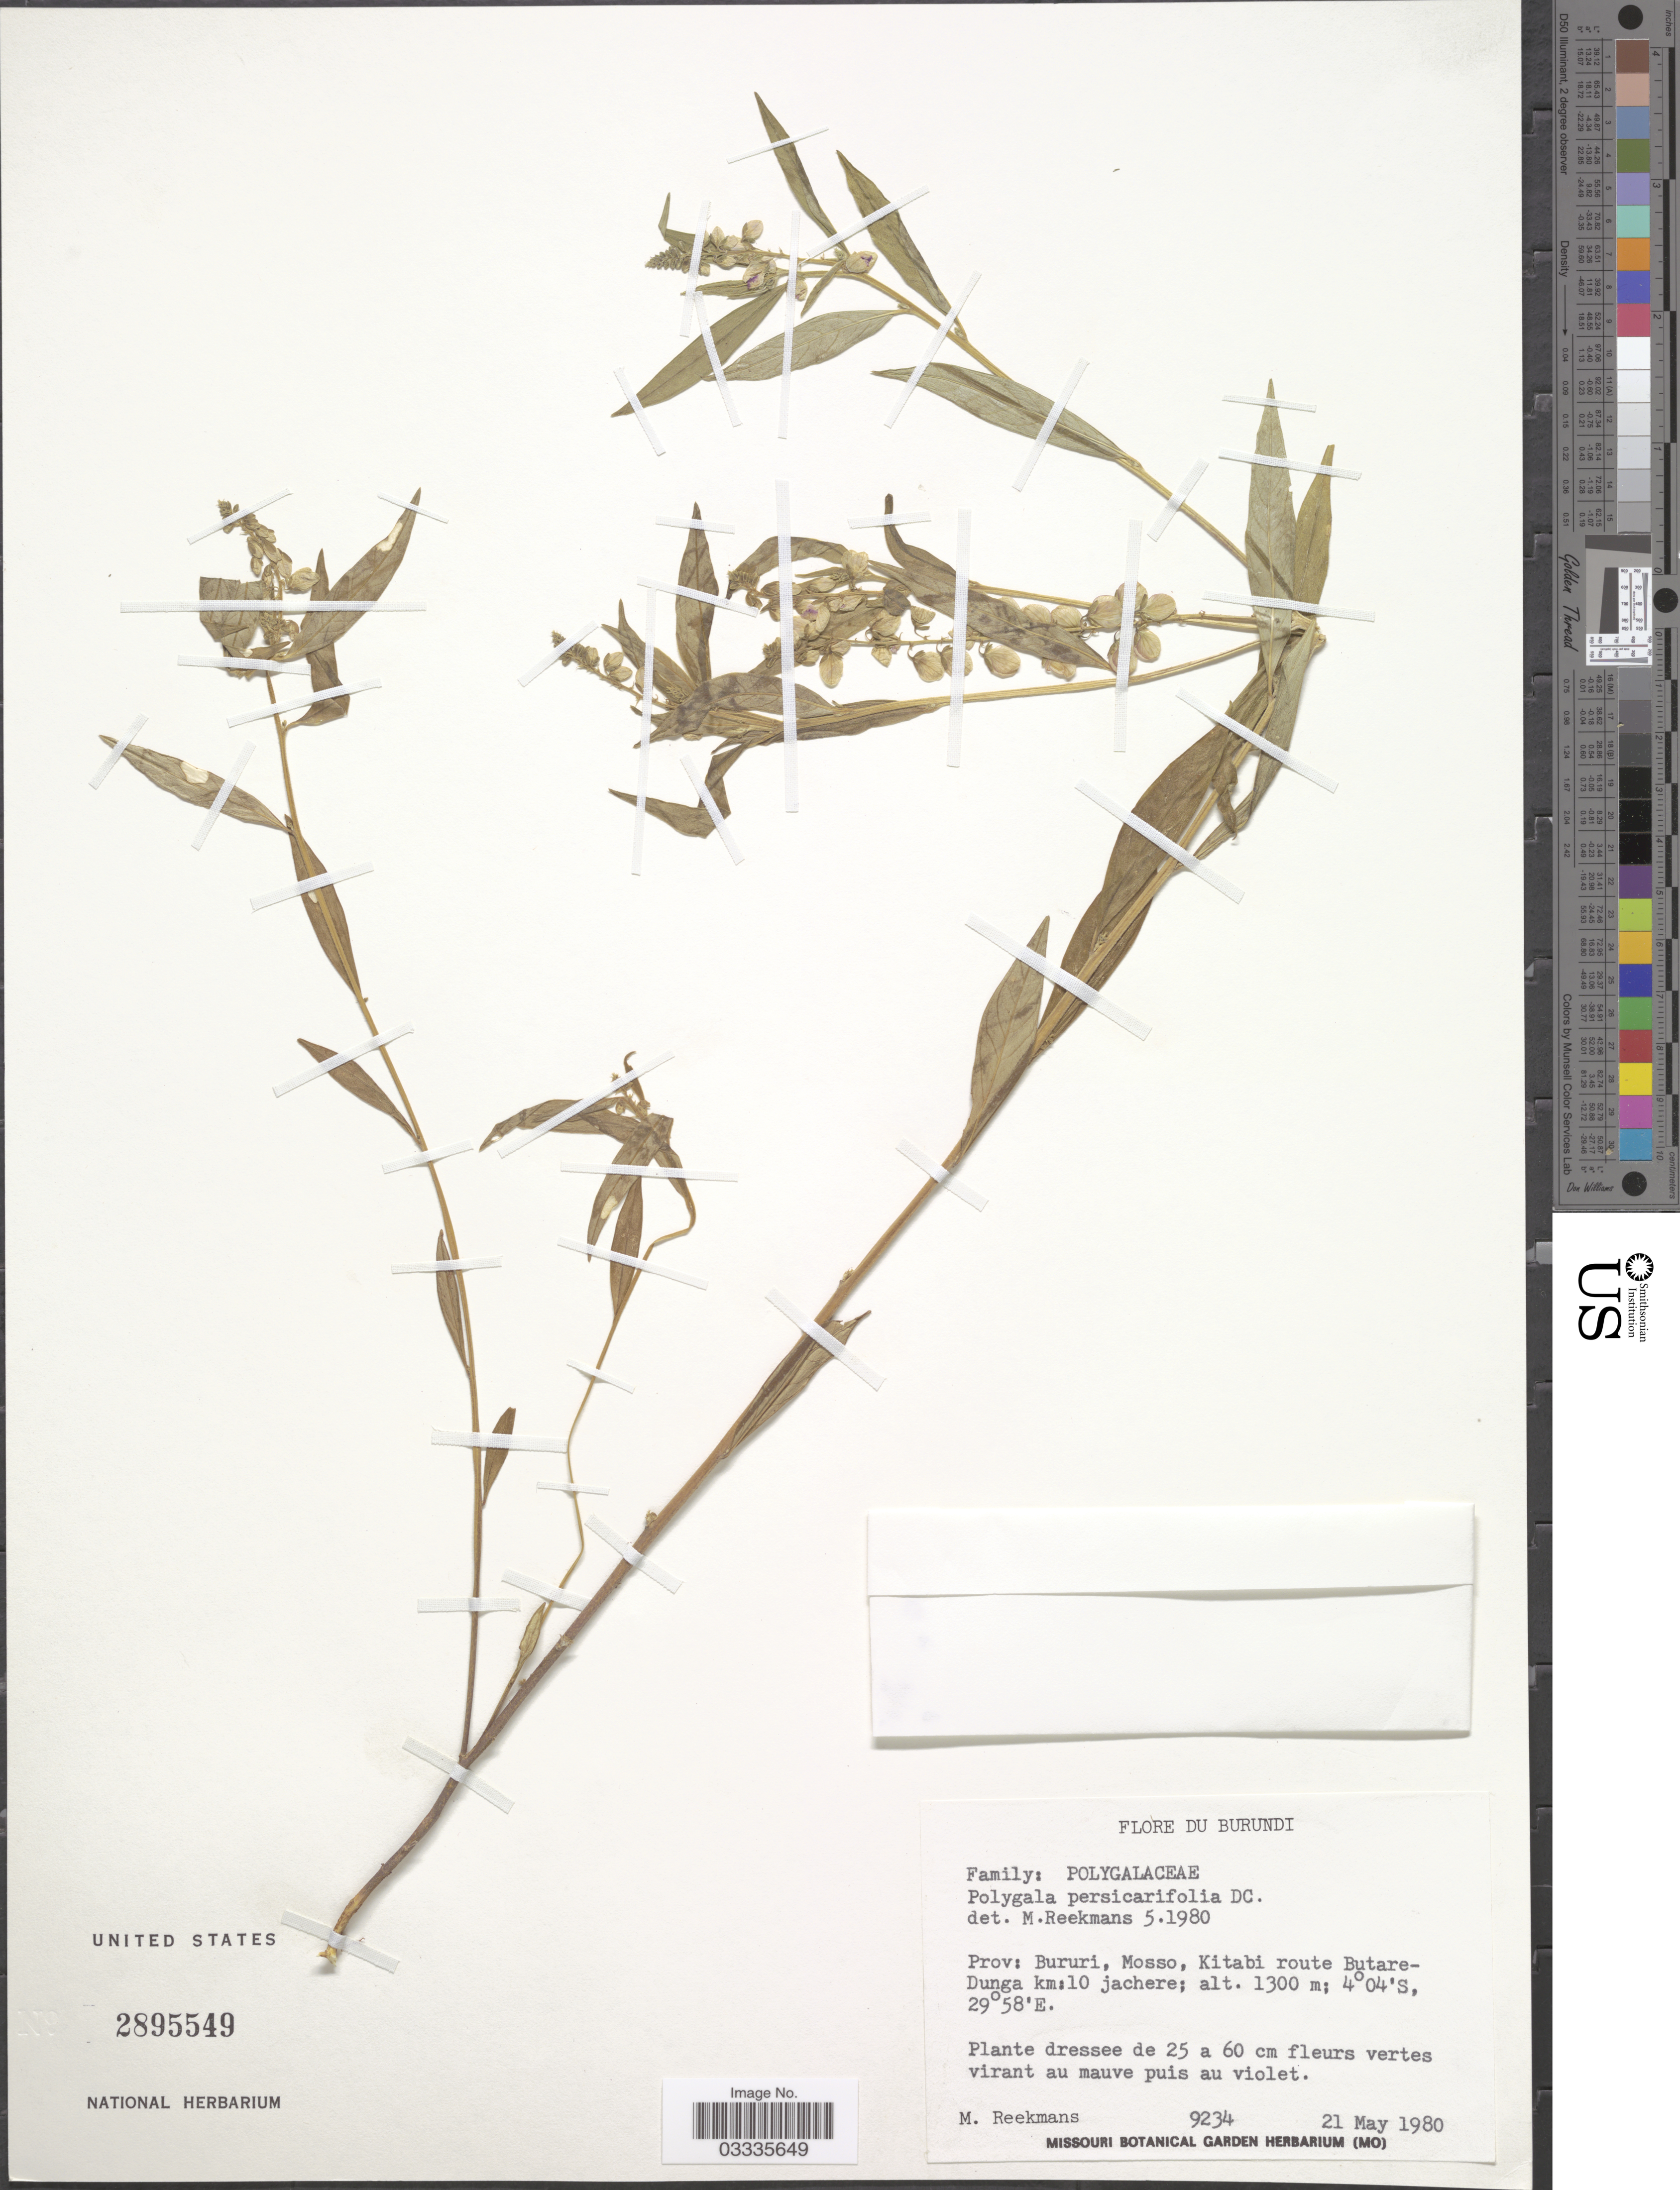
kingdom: Plantae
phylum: Tracheophyta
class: Magnoliopsida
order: Fabales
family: Polygalaceae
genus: Polygala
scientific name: Polygala persicariifolia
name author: DC.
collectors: M. Reekmans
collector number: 9234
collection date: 1980-05-21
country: Burundi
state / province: Bururi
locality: Mosso, Kitabi route Butare-Dunga km:10.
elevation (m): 1300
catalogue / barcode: US 2895549